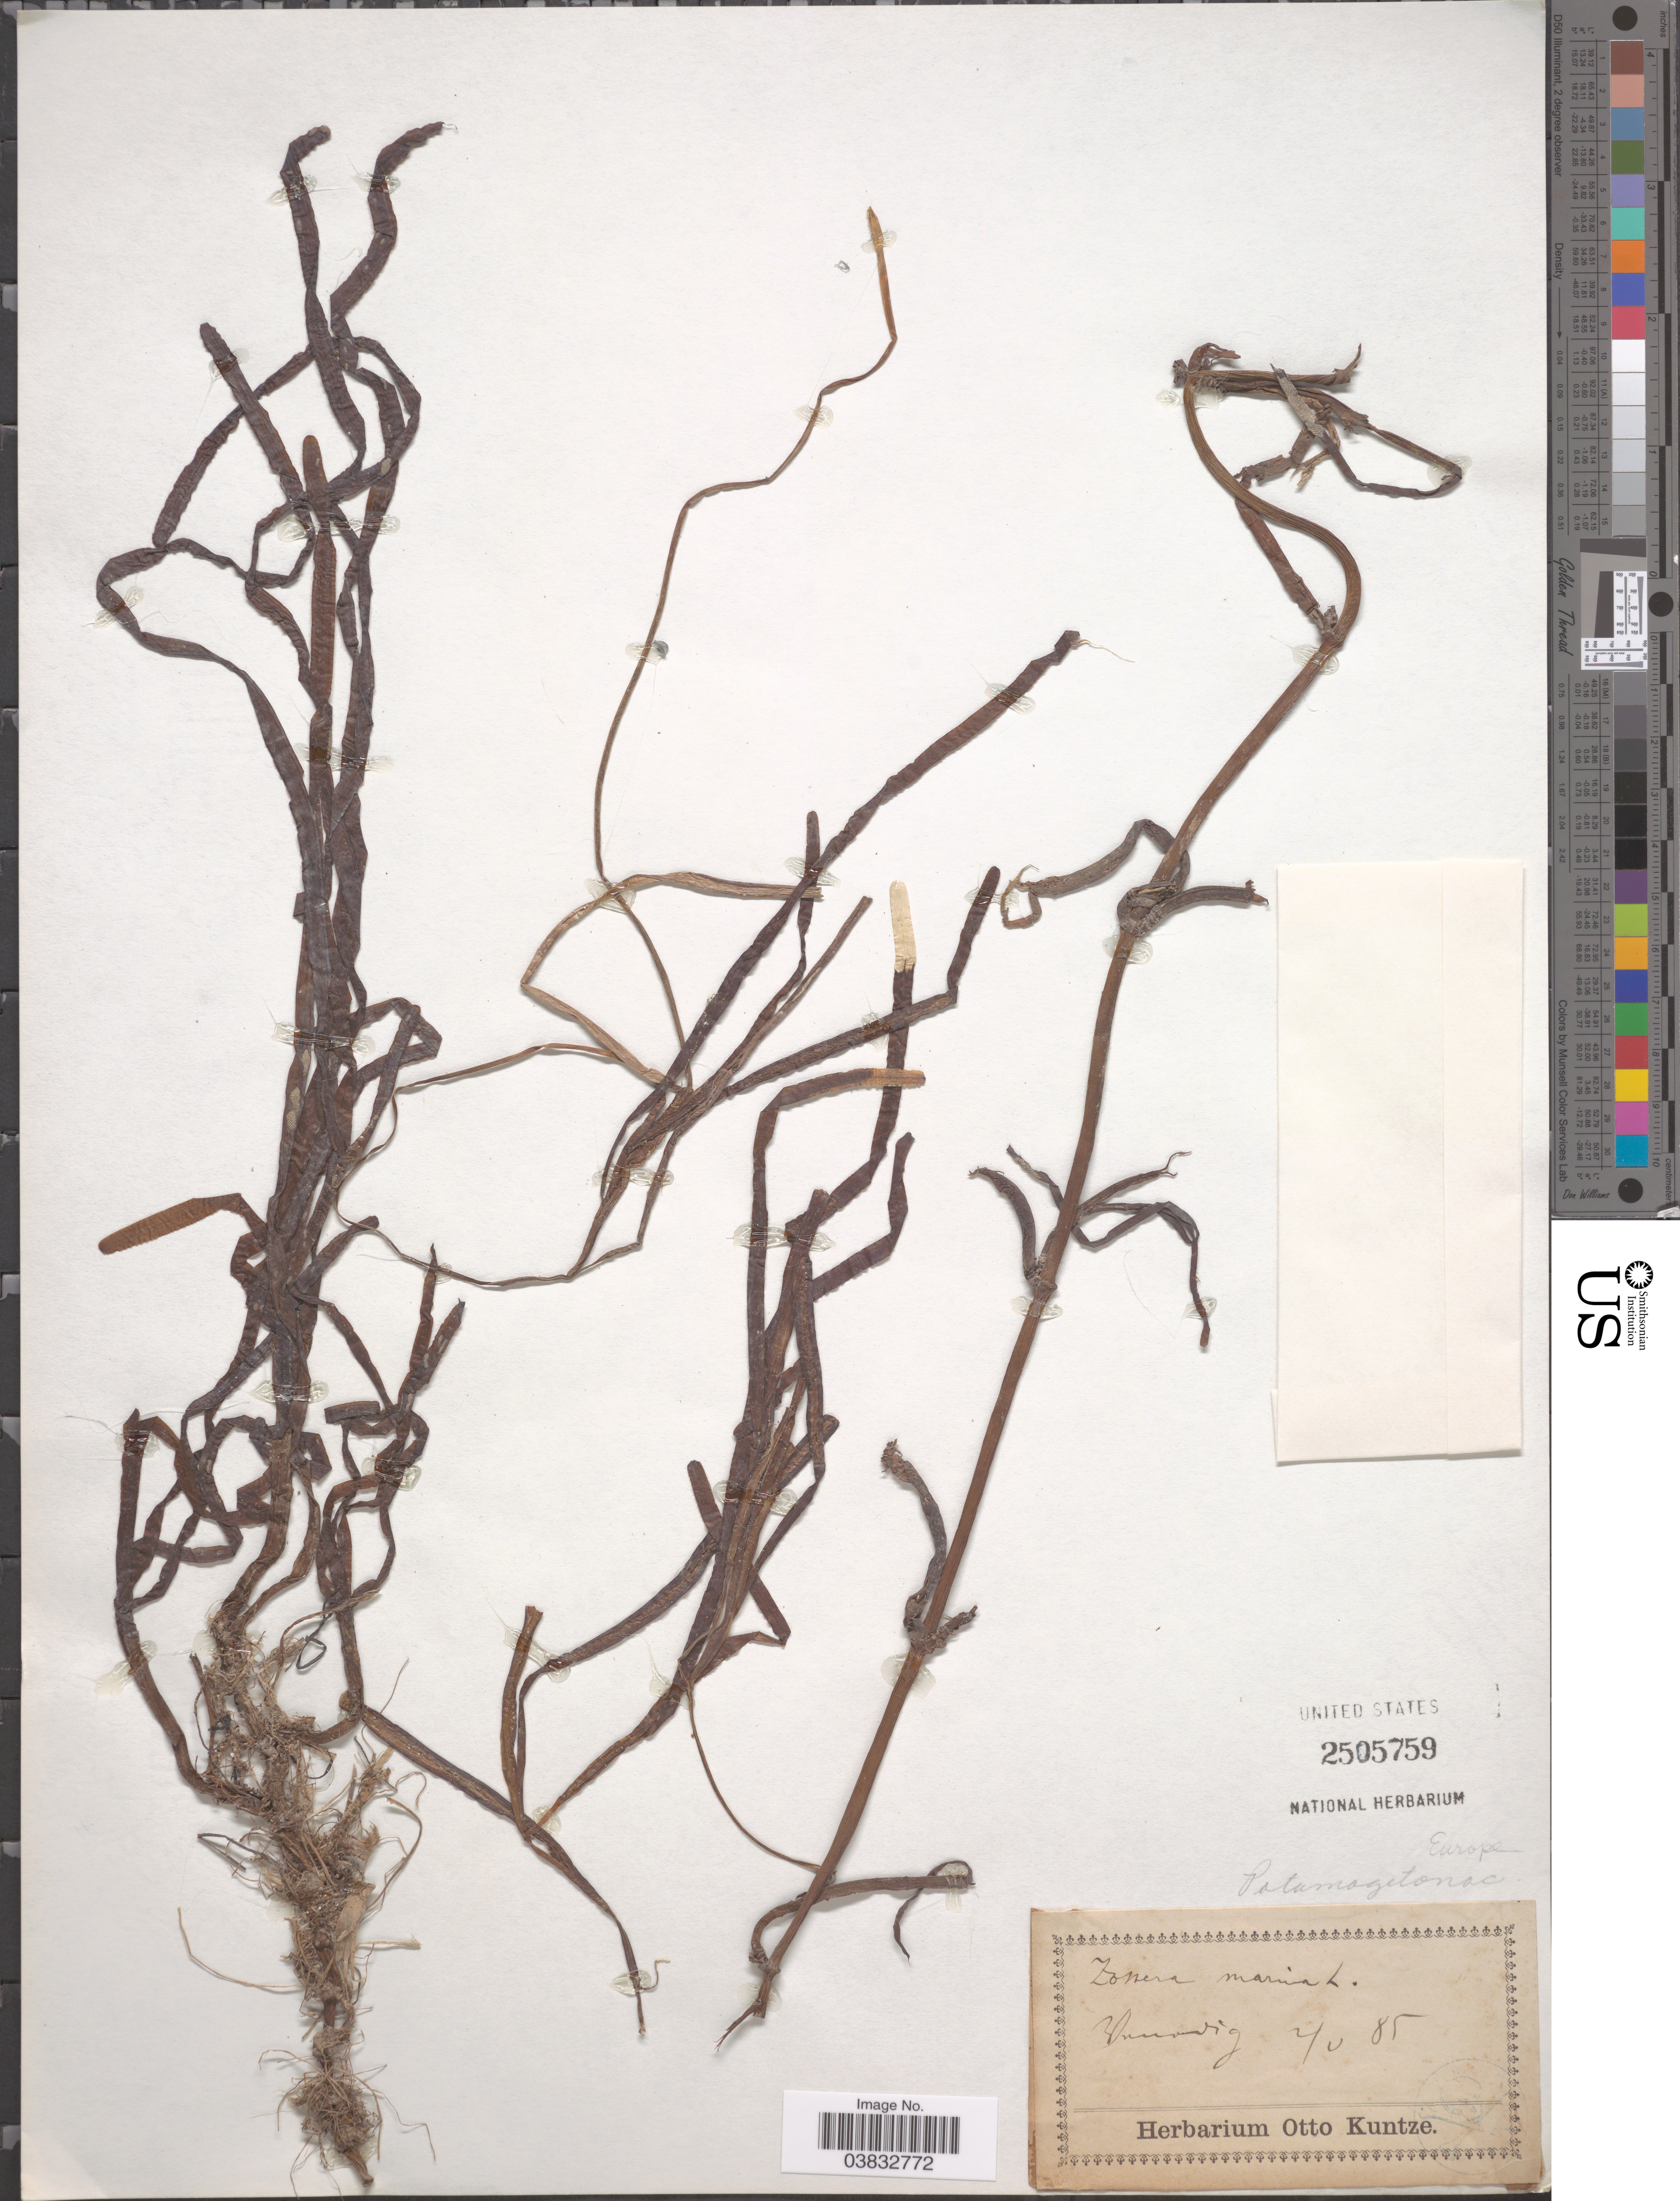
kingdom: Plantae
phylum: Tracheophyta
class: Liliopsida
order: Alismatales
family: Zosteraceae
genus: Zostera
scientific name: Zostera marina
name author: L.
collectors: ex herb. Otto Kuntze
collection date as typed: Transcribed d/m/y: 2/5/85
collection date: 1885-05-02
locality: Blumdig [interpreted].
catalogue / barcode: US 2505759